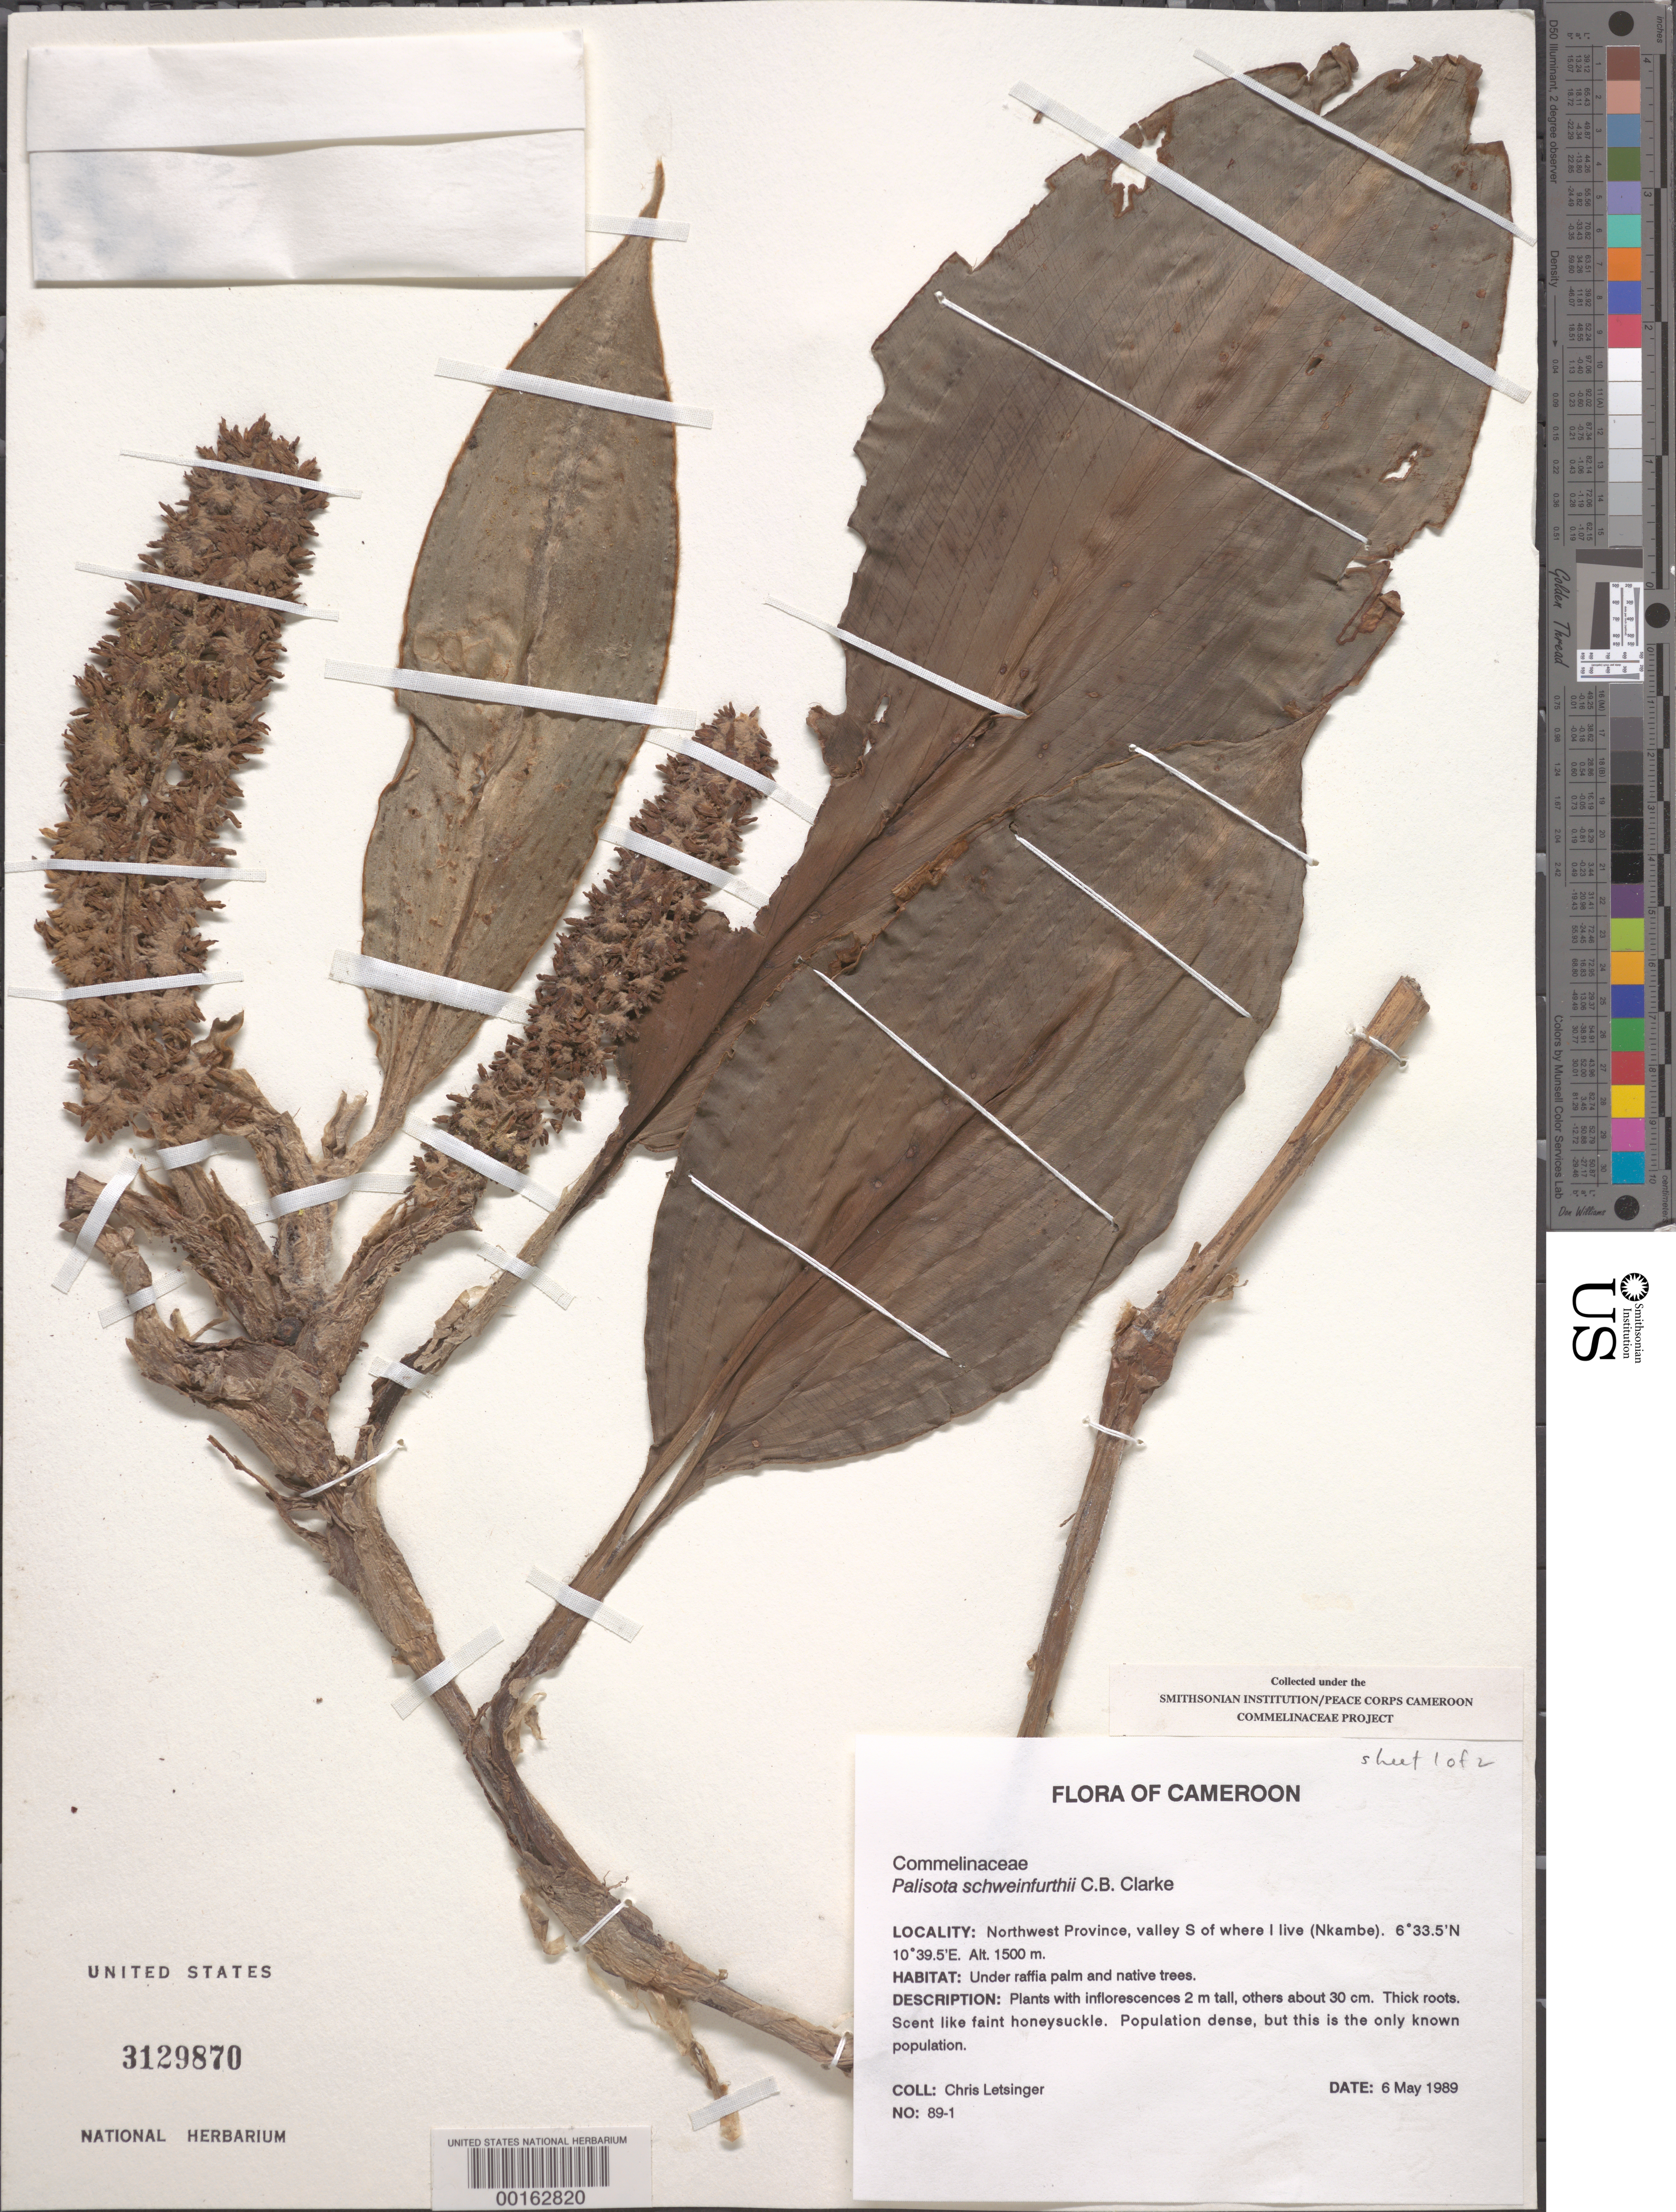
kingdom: Plantae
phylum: Tracheophyta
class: Liliopsida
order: Commelinales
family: Commelinaceae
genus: Palisota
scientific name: Palisota barteri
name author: Hook.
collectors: C. Letsinger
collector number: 89-1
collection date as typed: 06 May 1989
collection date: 1989-05-06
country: Cameroon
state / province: Nord-ouest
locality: Valley s of nkambe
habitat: Under raffia palm and native trees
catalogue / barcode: US 3129870